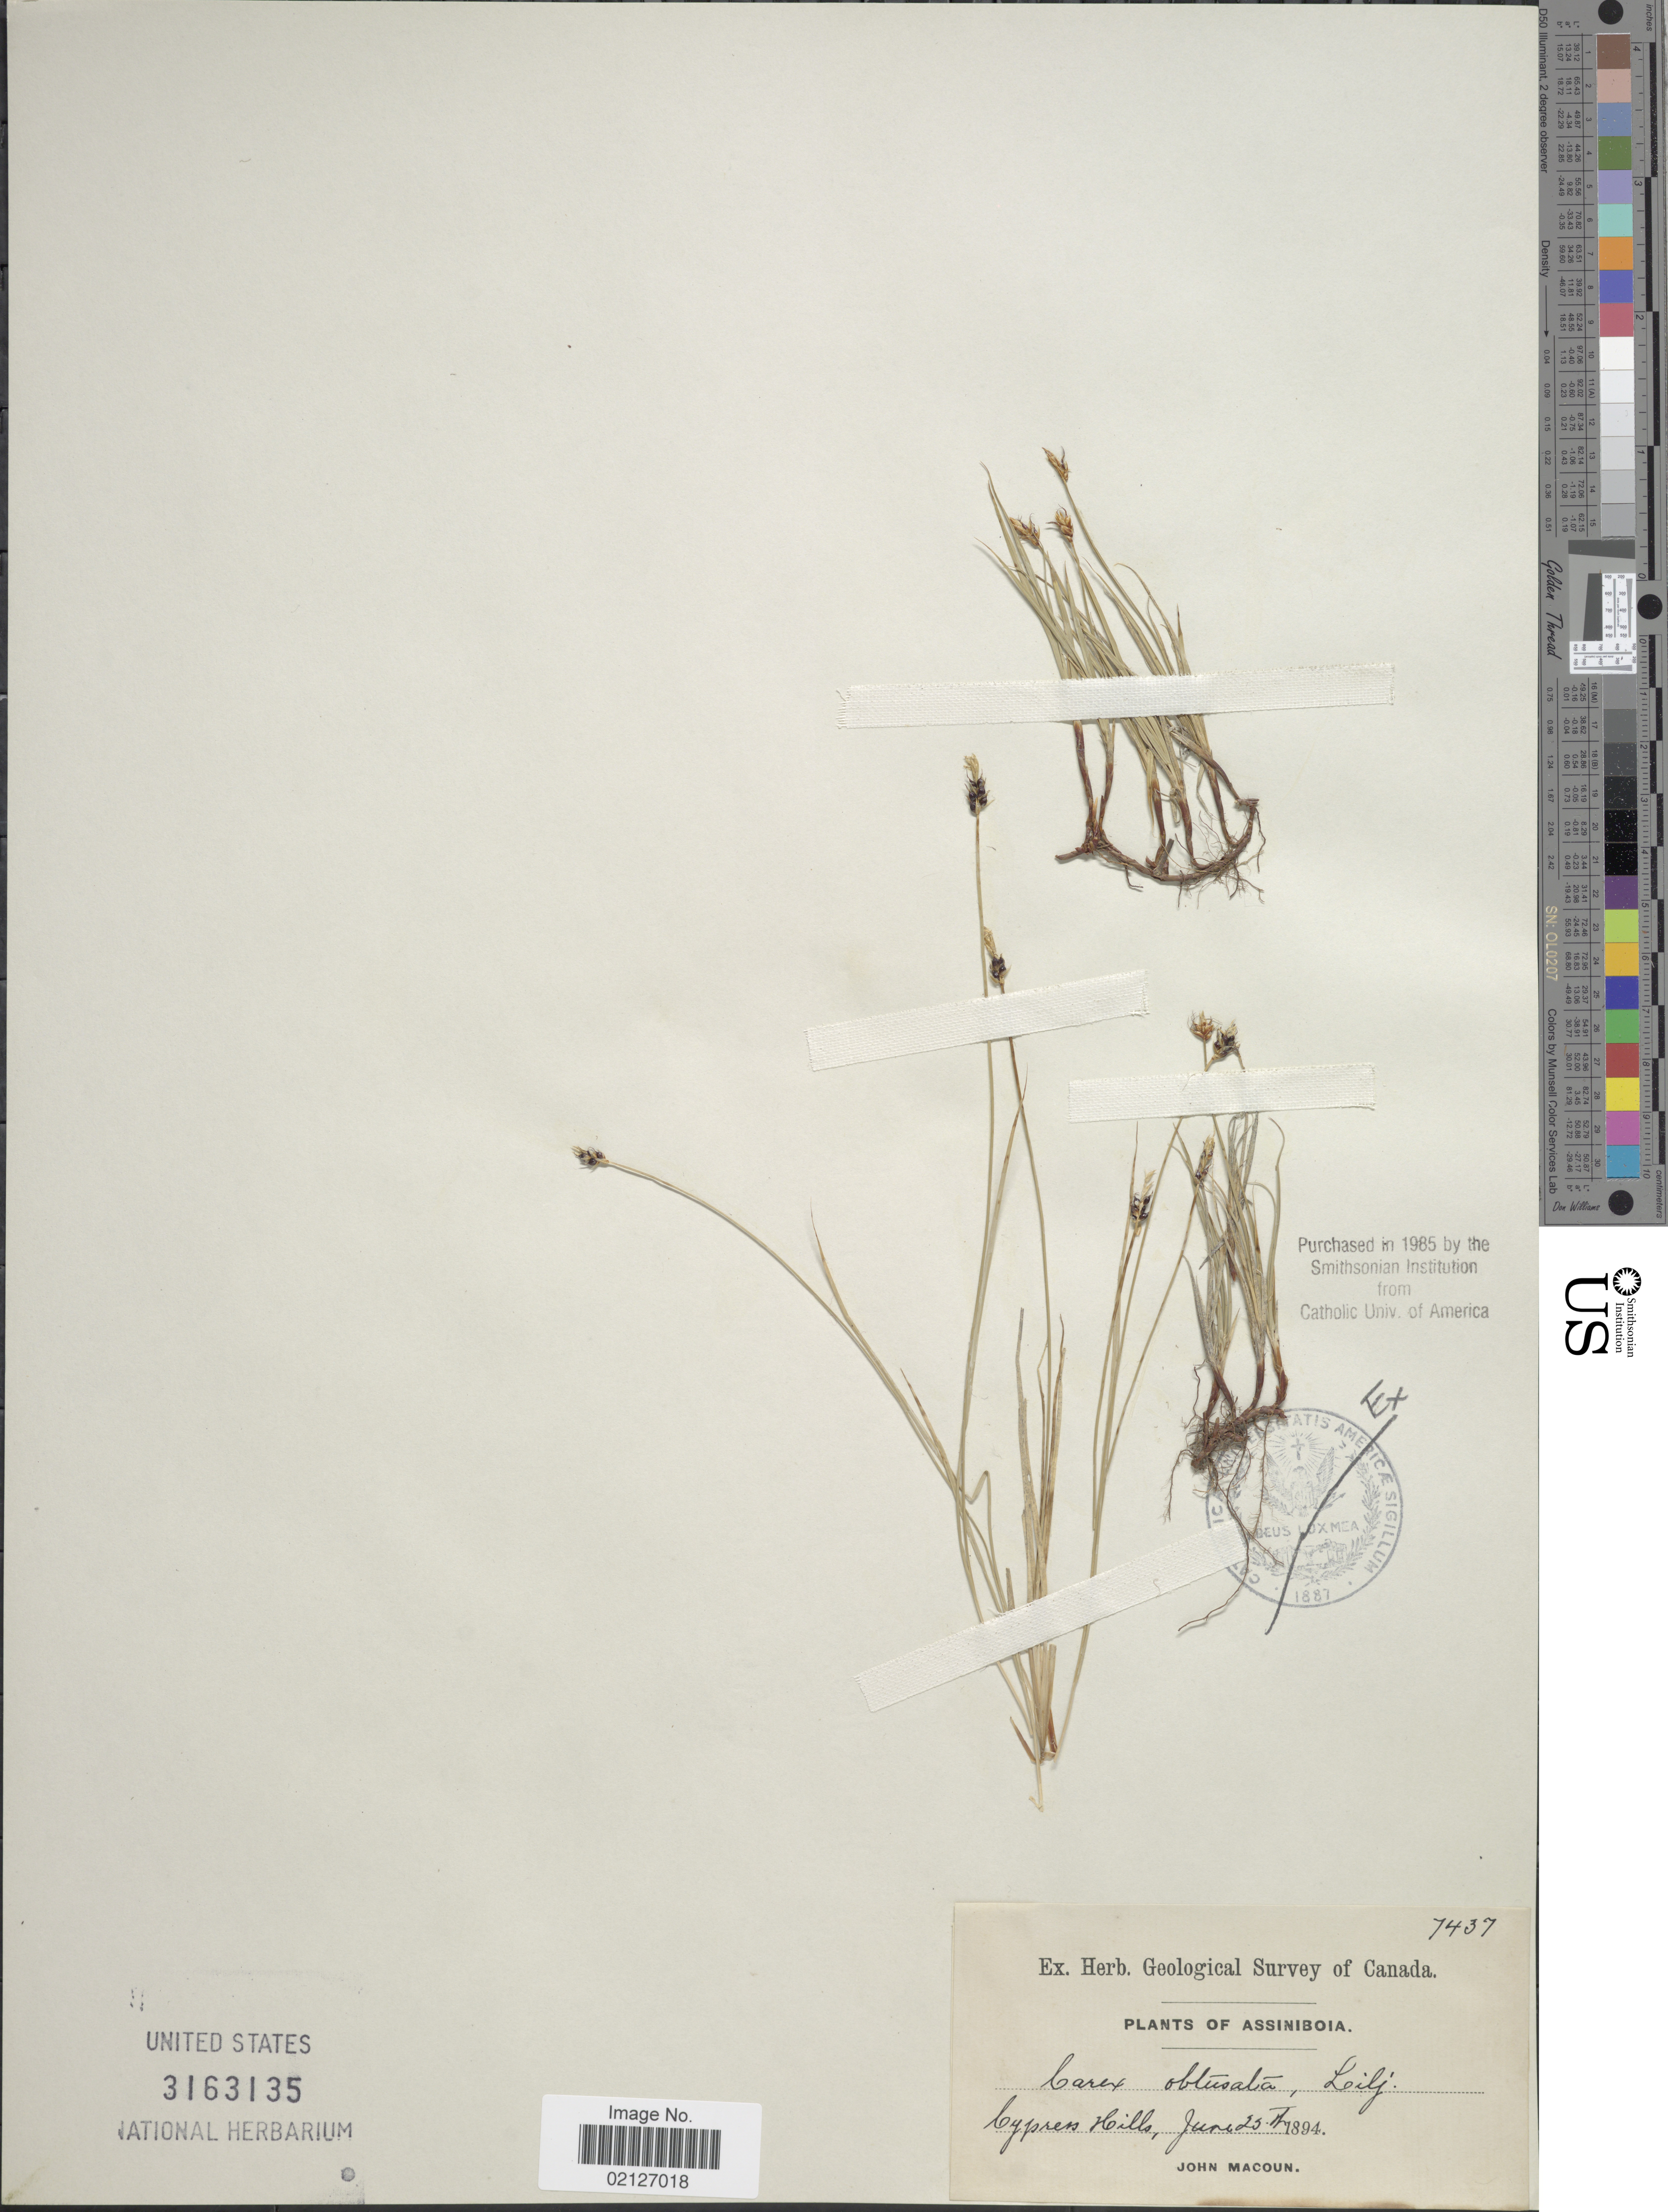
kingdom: Plantae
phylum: Tracheophyta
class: Liliopsida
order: Poales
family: Cyperaceae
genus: Carex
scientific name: Carex obtusata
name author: Lilj.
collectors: J. Macoun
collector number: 7437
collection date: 1894-06-25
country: Canada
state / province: Saskatchewan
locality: Assiniboia, Cypress Hills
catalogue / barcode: US 3163135